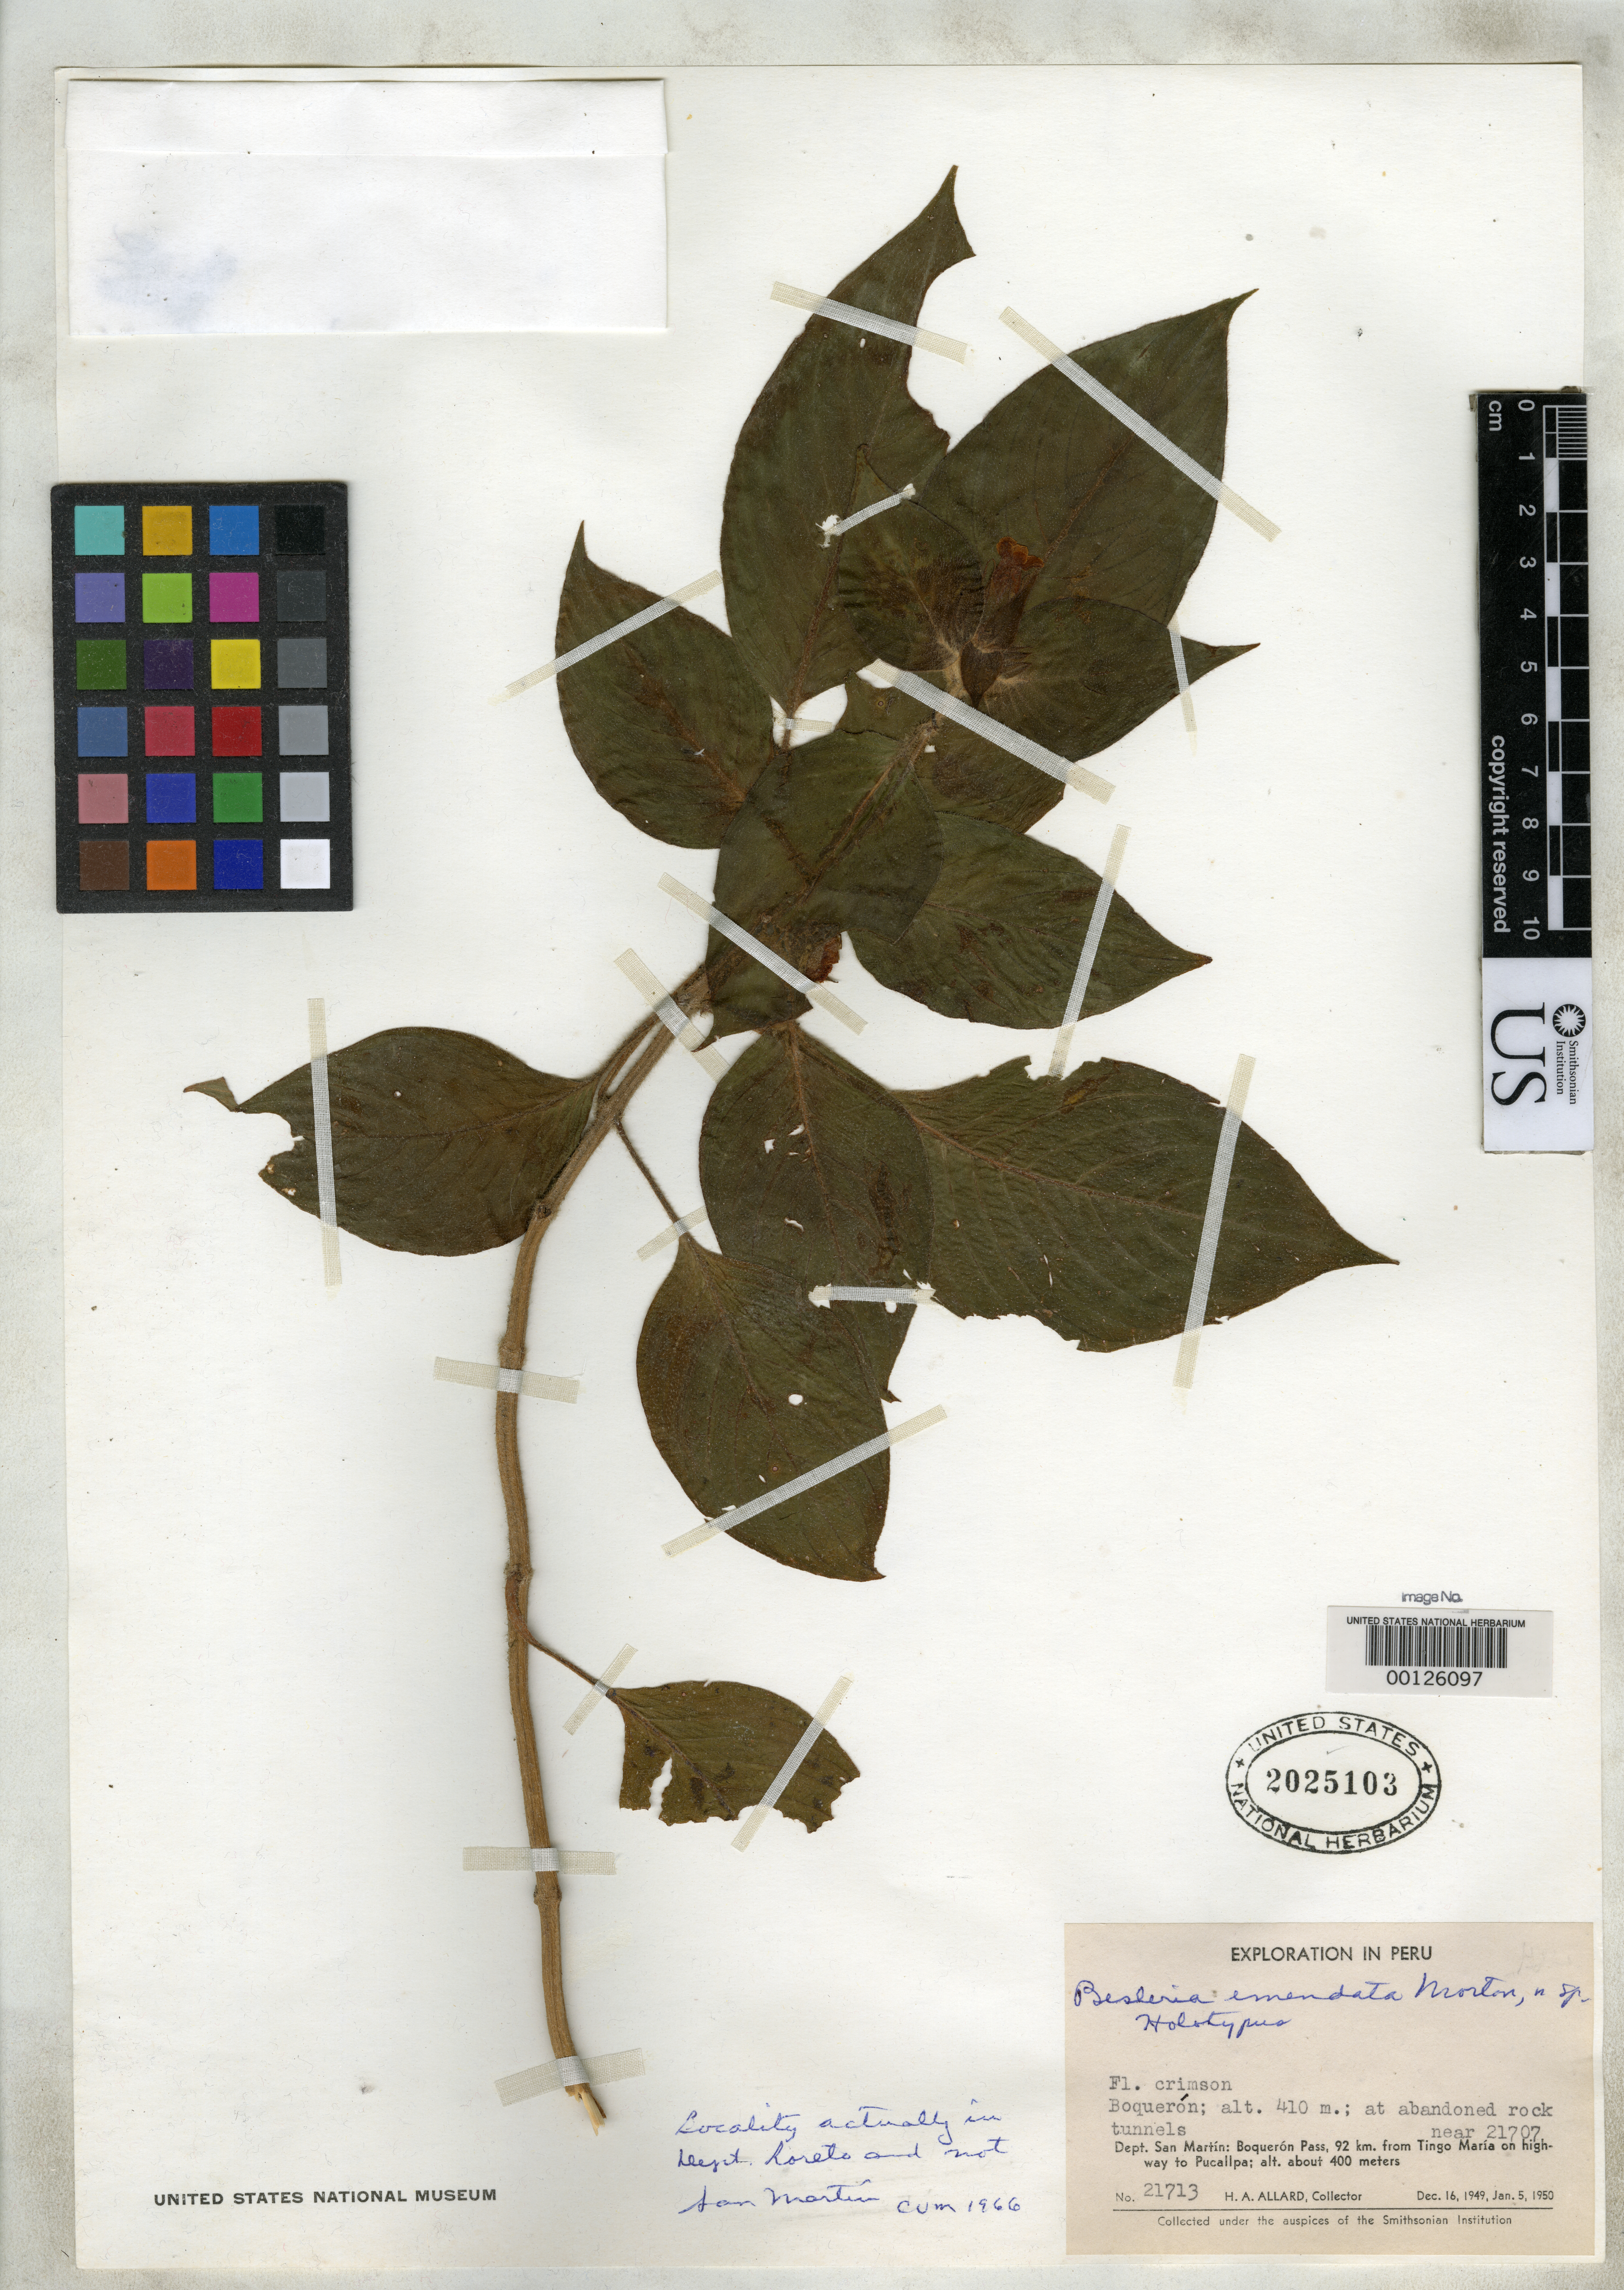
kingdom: Plantae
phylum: Tracheophyta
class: Magnoliopsida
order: Lamiales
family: Gesneriaceae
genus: Besleria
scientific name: Besleria emendata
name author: C.V. Morton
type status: Holotype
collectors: H. A. Allard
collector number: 21713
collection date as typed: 16 Dec 1949 to 05 Jan 1950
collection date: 1949-12-16/1950-01-05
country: Peru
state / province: Ucayali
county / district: Coronel Portillo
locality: Boqueron Pass.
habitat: at abandoned rock tunnels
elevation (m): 410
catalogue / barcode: US 2025103